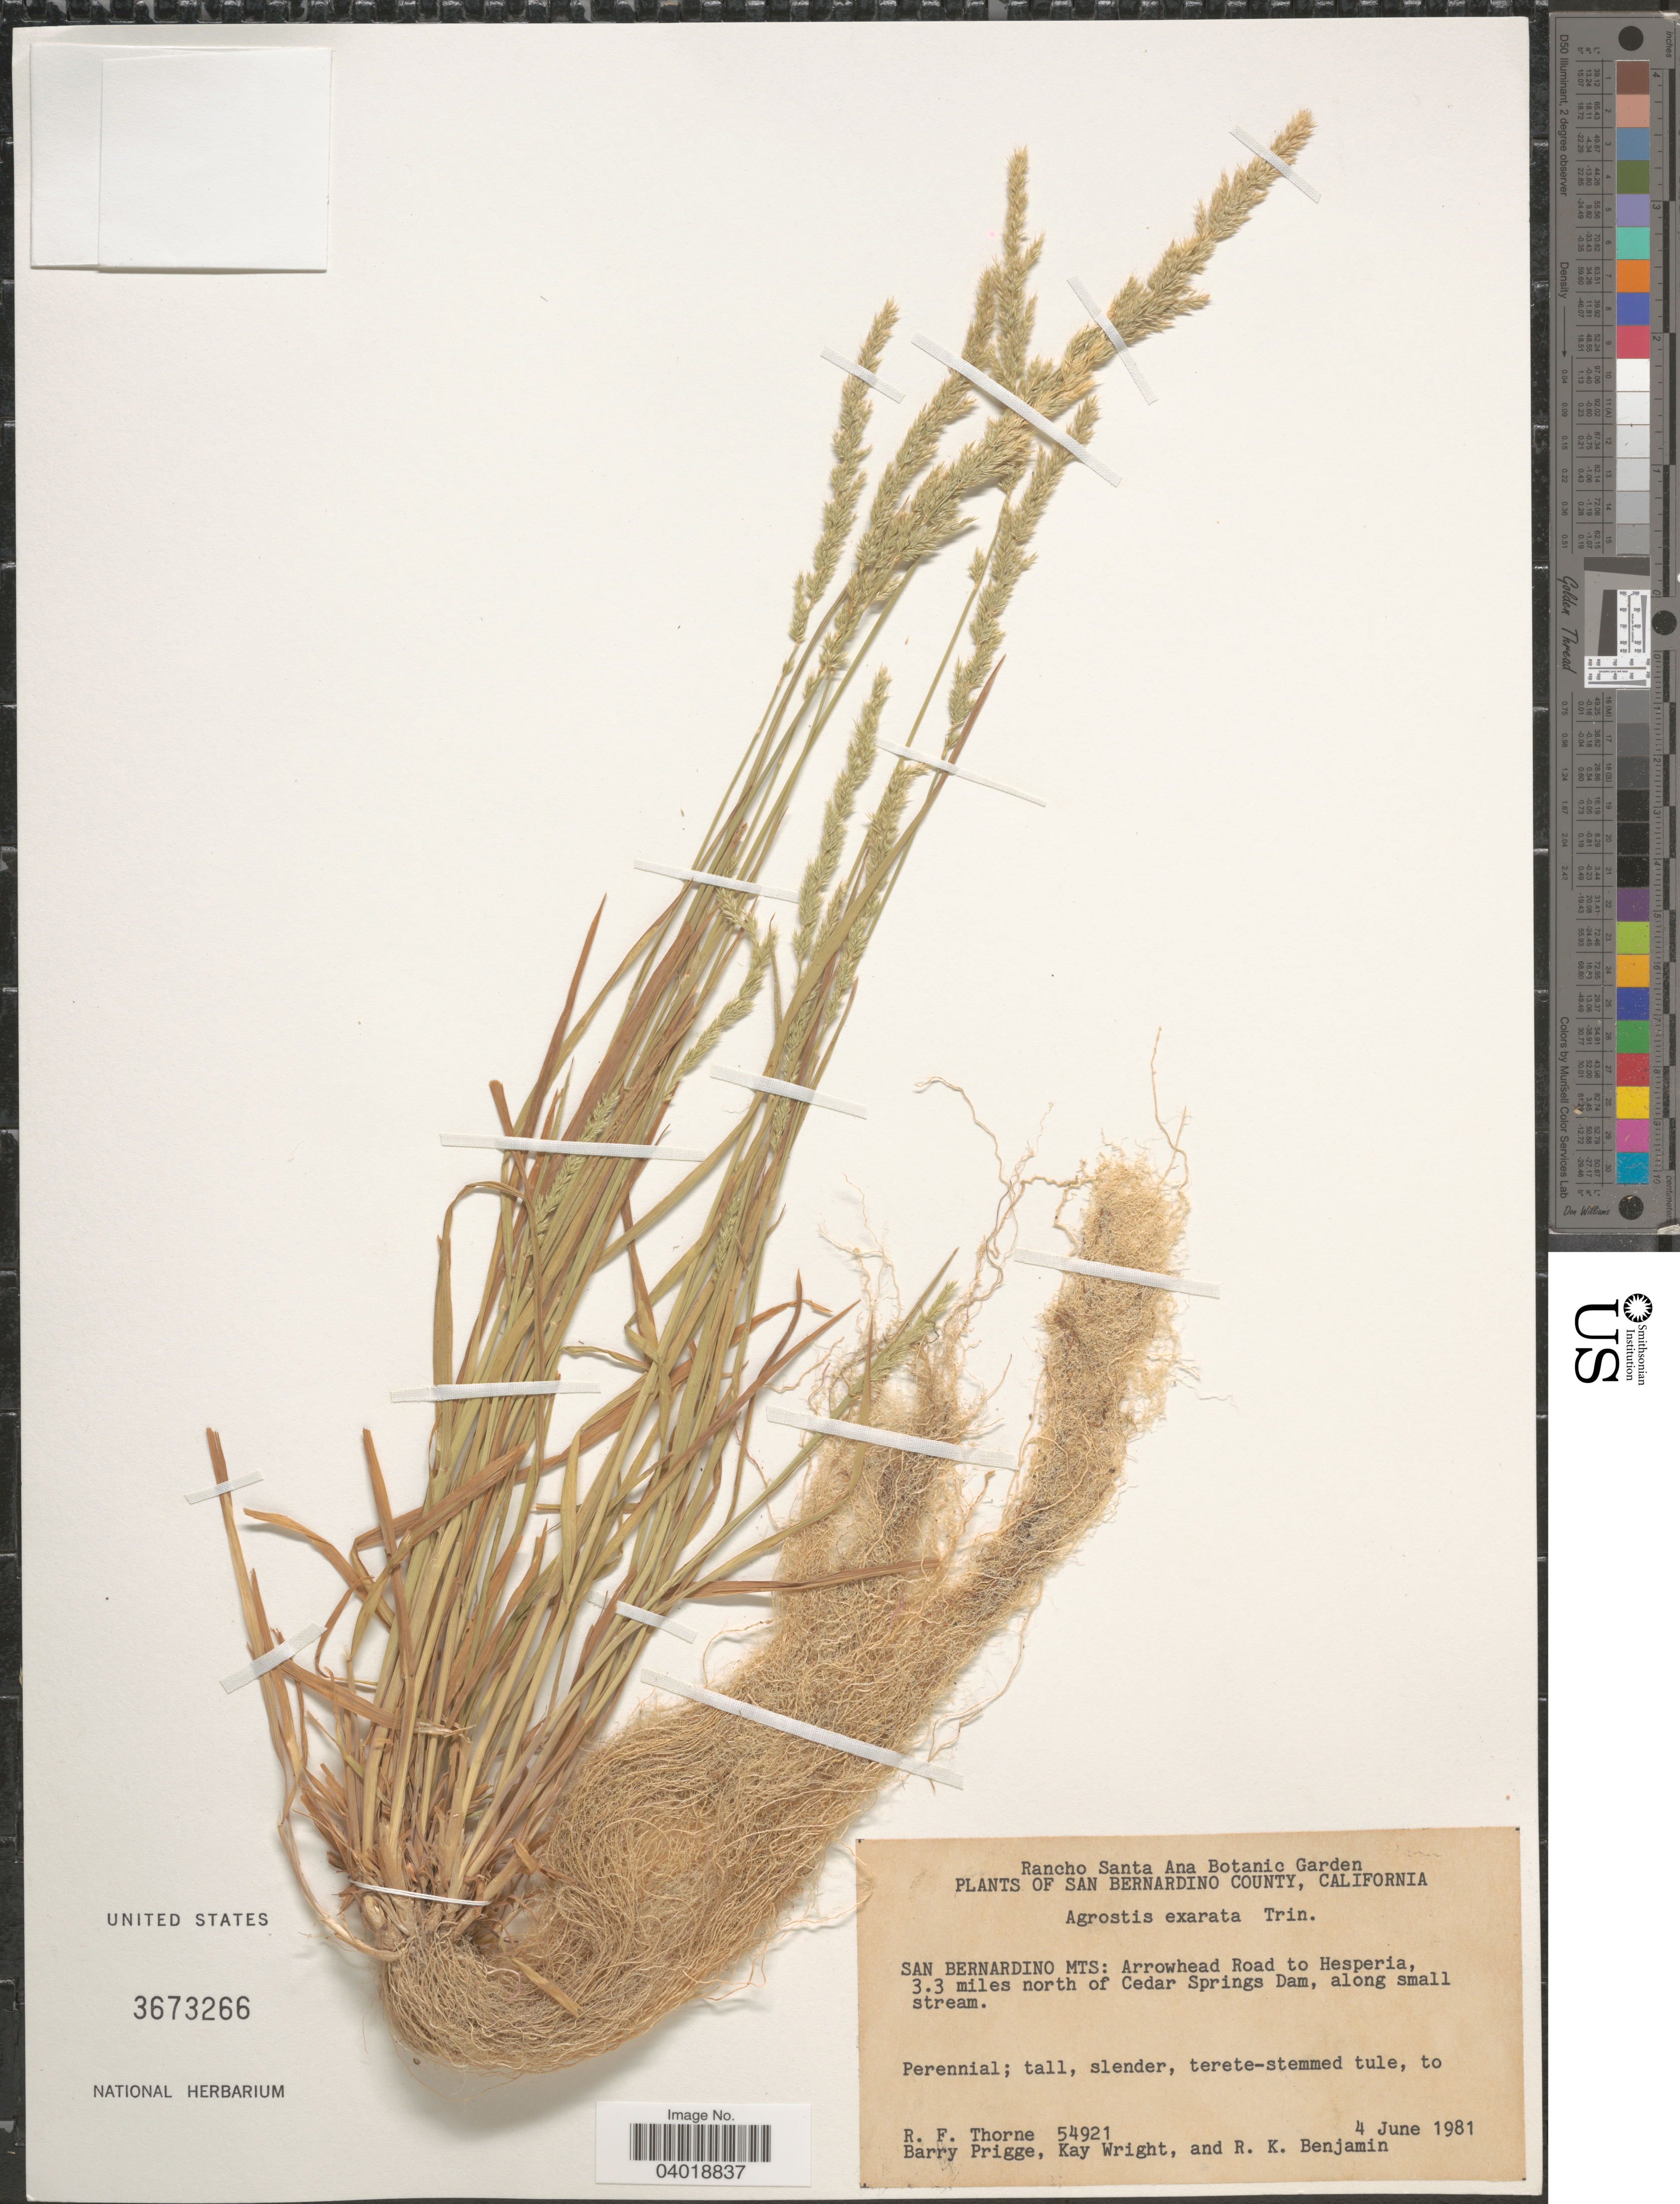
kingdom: Plantae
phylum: Tracheophyta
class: Liliopsida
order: Poales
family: Poaceae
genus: Agrostis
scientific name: Agrostis exarata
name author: Trin.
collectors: R. Thorne, B. Prigge, K. Wright & R. Benjamin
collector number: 54921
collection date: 1981-06-04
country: United States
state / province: California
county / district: San Bernardino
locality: San Bernardino County. San Bernardino Mts: Arrowhead Road to Hesperia, 3.3 miles north of Cedar Springs Dam, along small stream.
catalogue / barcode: US 3673266